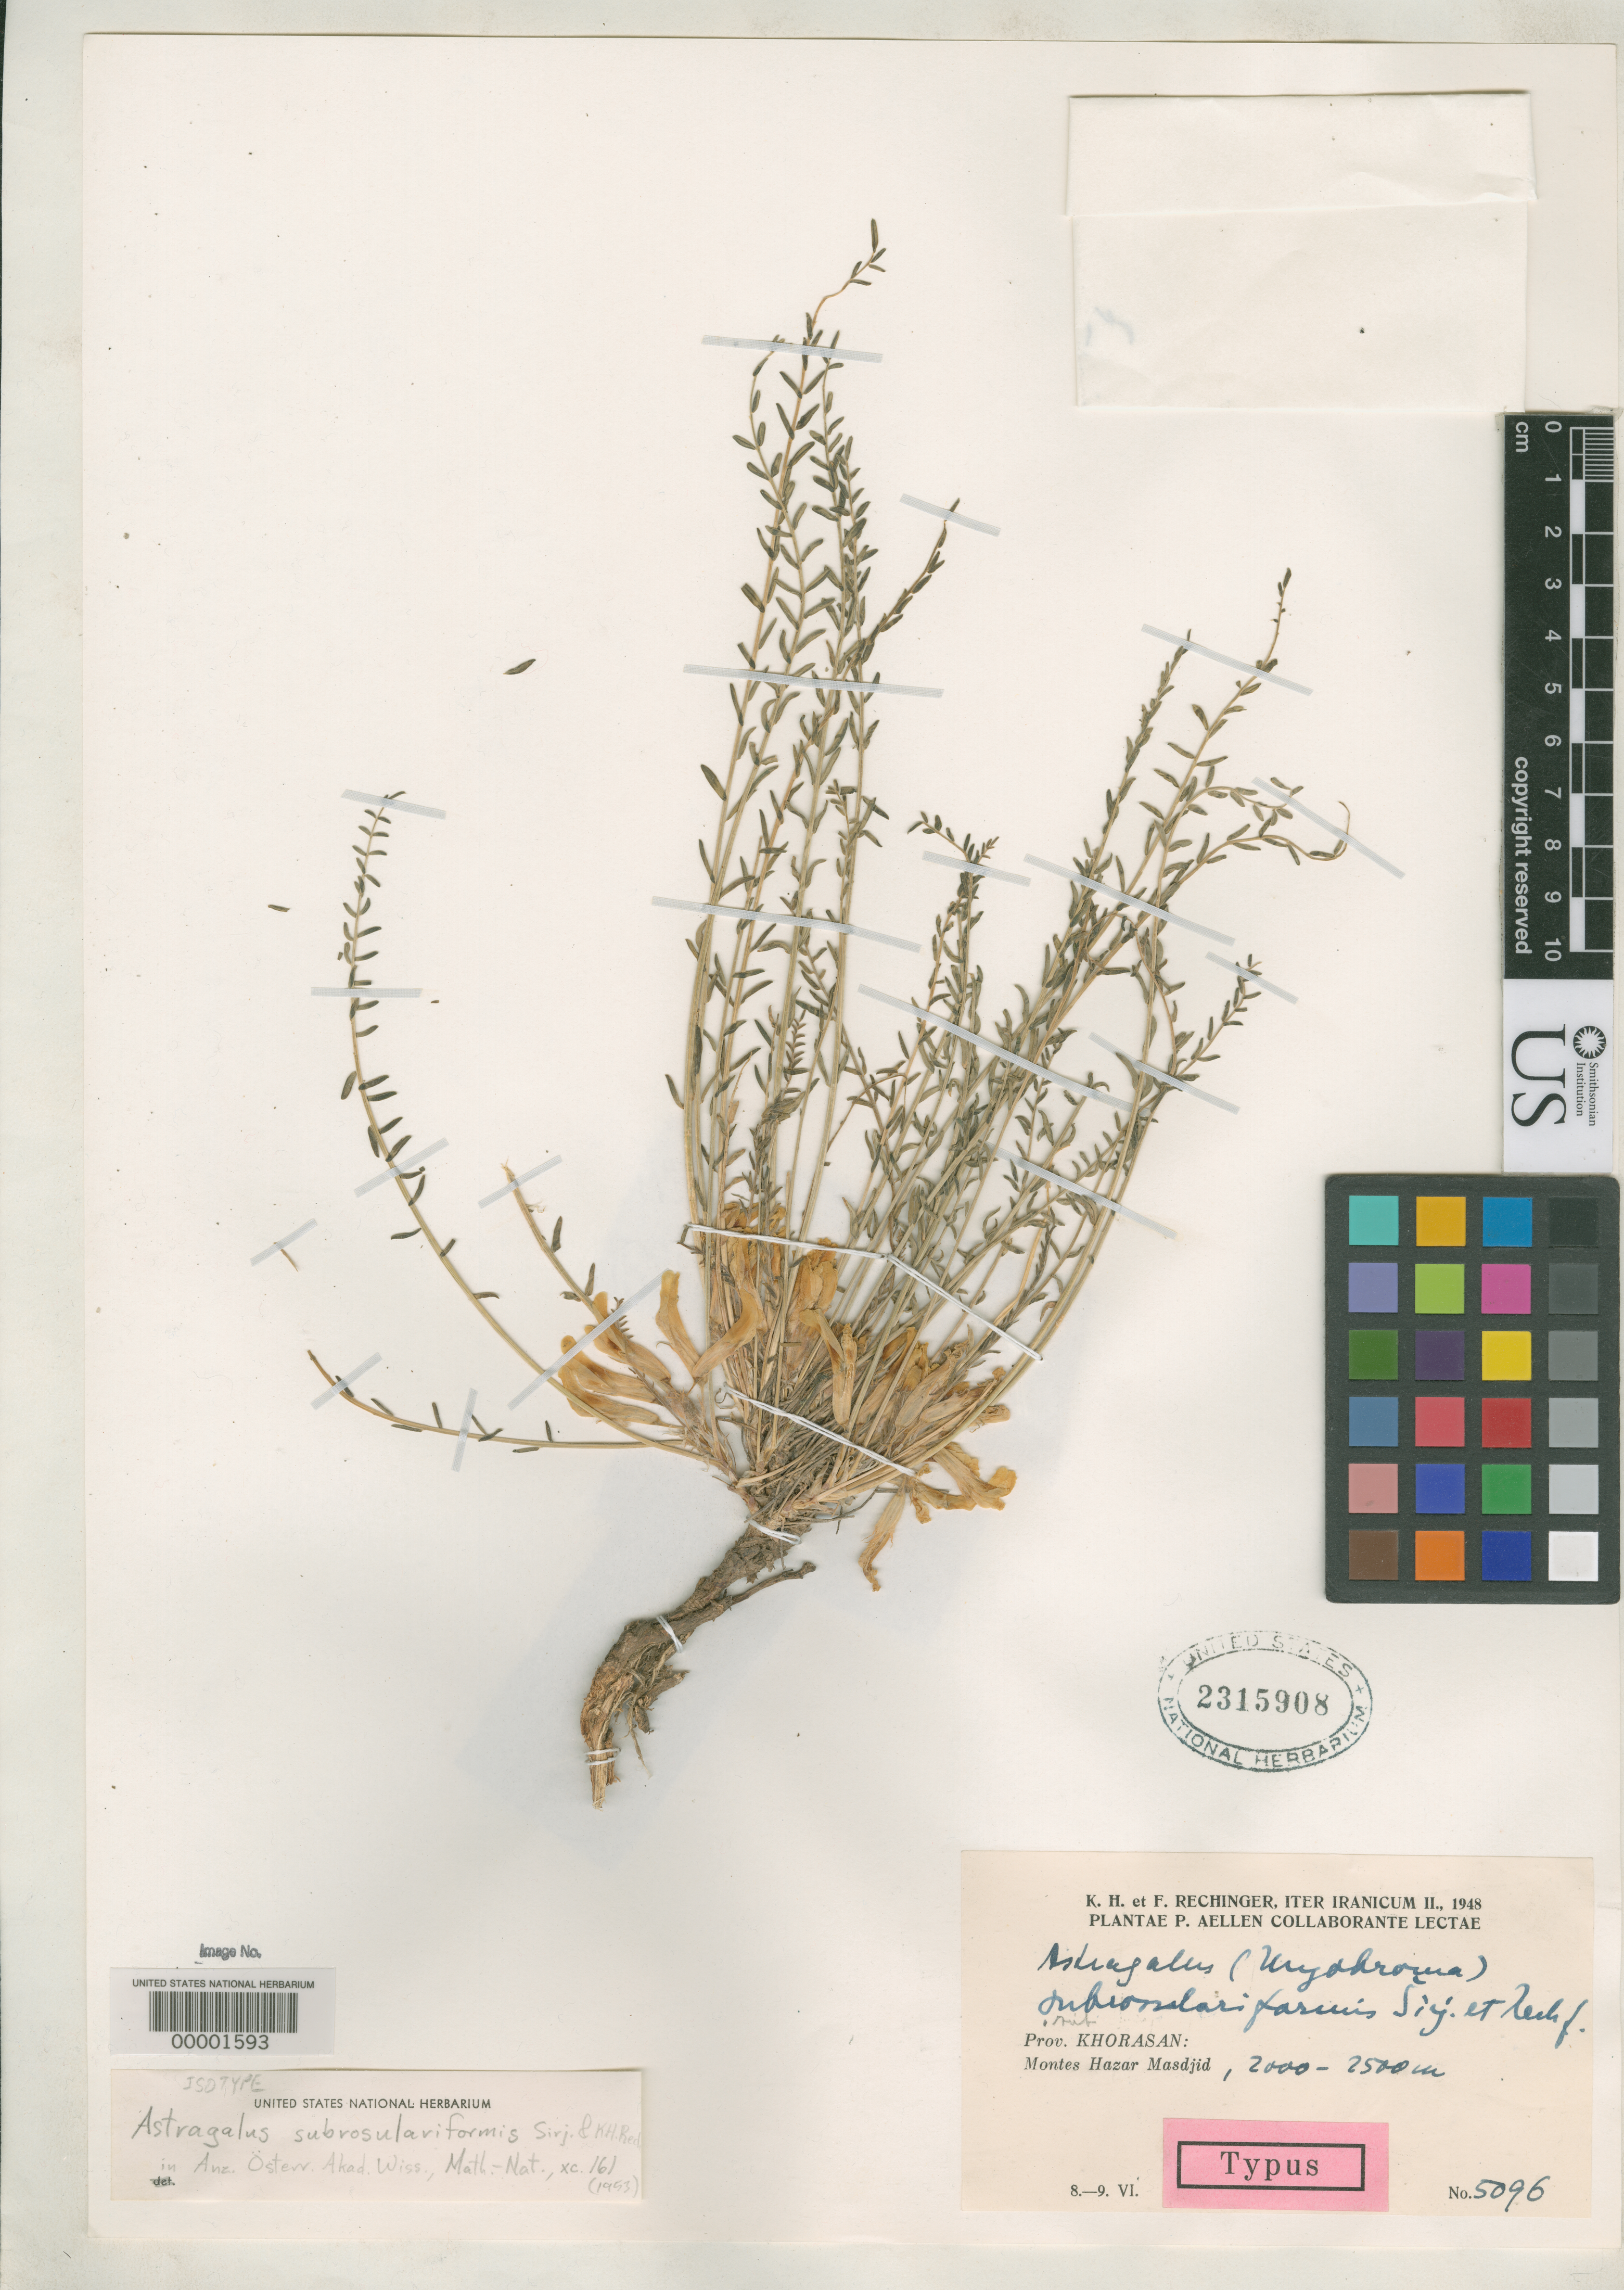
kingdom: Plantae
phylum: Tracheophyta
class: Magnoliopsida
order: Fabales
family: Fabaceae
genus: Astragalus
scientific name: Astragalus subrosulariformis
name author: Širj. & Rech. f.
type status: Isotype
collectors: K. H. Rechinger & P. Aellen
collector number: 5096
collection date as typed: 08 Sep 1948 to 09 Sep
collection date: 1948-09-08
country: Iran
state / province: Khorasan [obsolete]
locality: Hazar Masdjid Mountains.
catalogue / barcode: US 2315908